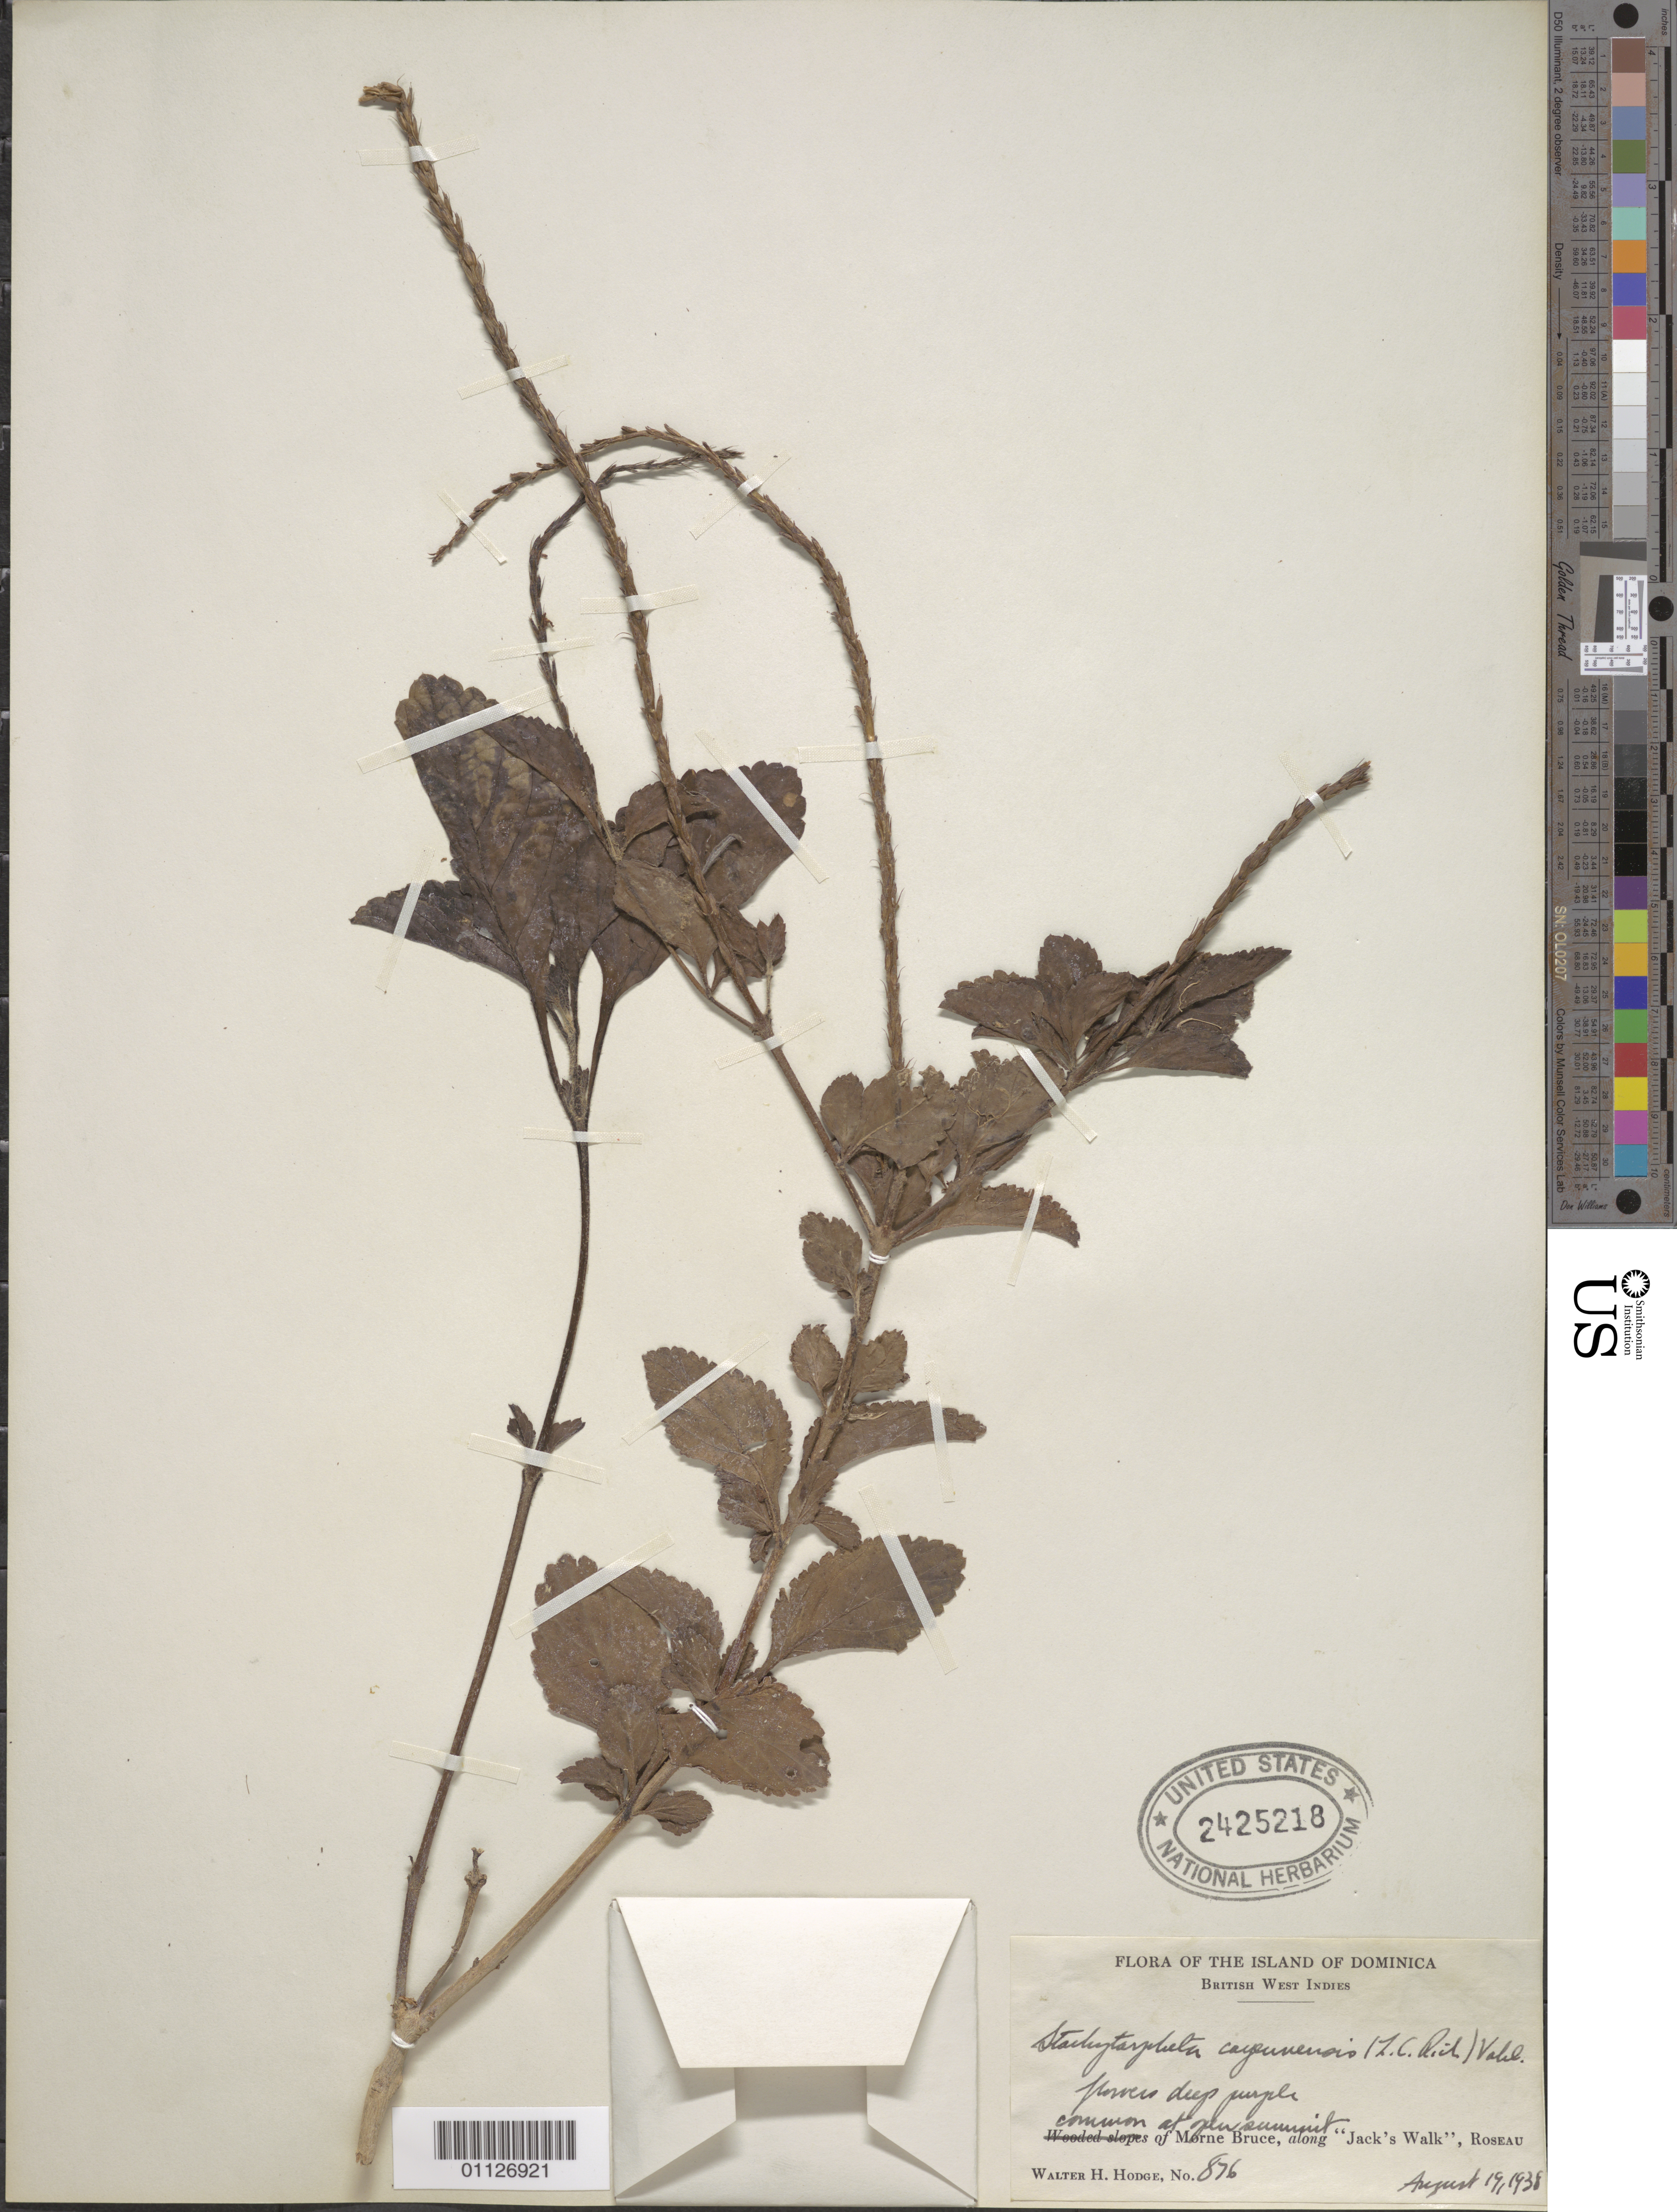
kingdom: Plantae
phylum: Tracheophyta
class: Magnoliopsida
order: Lamiales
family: Verbenaceae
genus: Stachytarpheta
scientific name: Stachytarpheta cayennensis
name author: (Rich.) Vahl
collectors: W. Hodge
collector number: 876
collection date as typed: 19 Aug 1938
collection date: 1938-08-19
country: Dominica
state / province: St. George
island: Dominica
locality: Morne Bruce, along "Jack's Walk"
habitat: common at open summit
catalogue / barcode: US 2425218